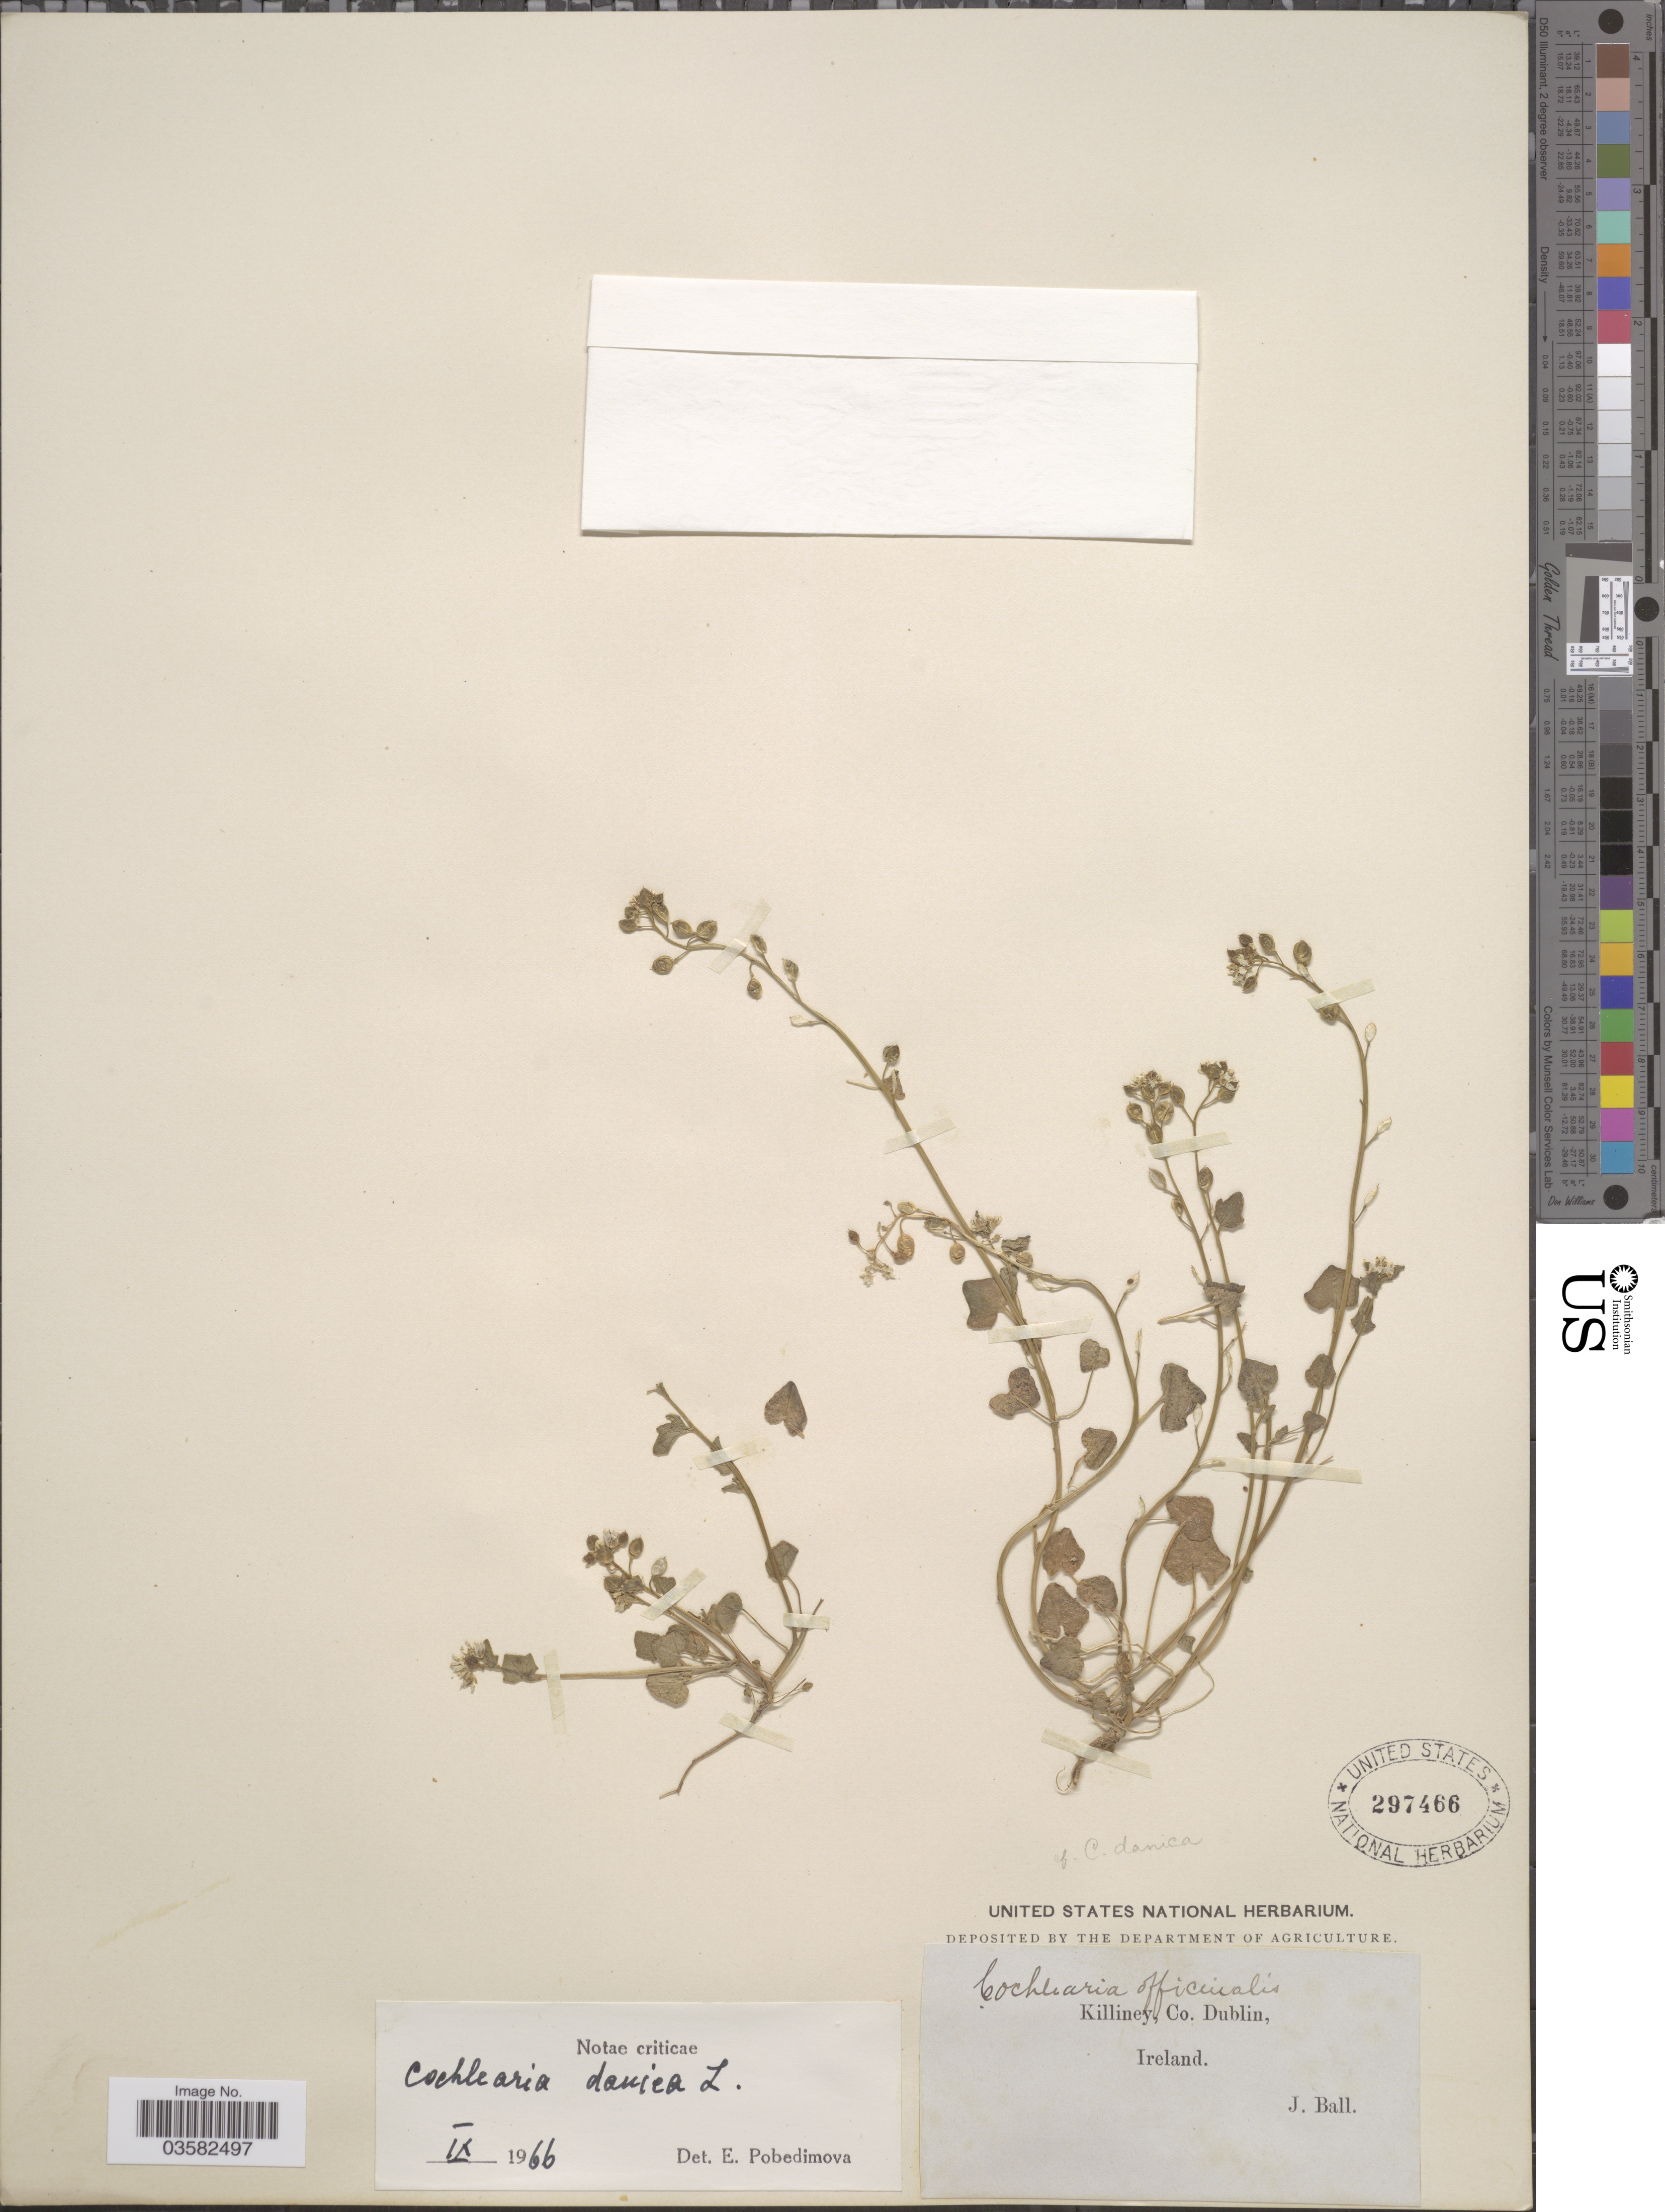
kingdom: Plantae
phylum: Tracheophyta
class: Magnoliopsida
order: Brassicales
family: Brassicaceae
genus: Cochlearia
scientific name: Cochlearia danica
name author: L.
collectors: J. Ball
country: Ireland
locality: Killiney, Co. Dublin.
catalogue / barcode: US 297466